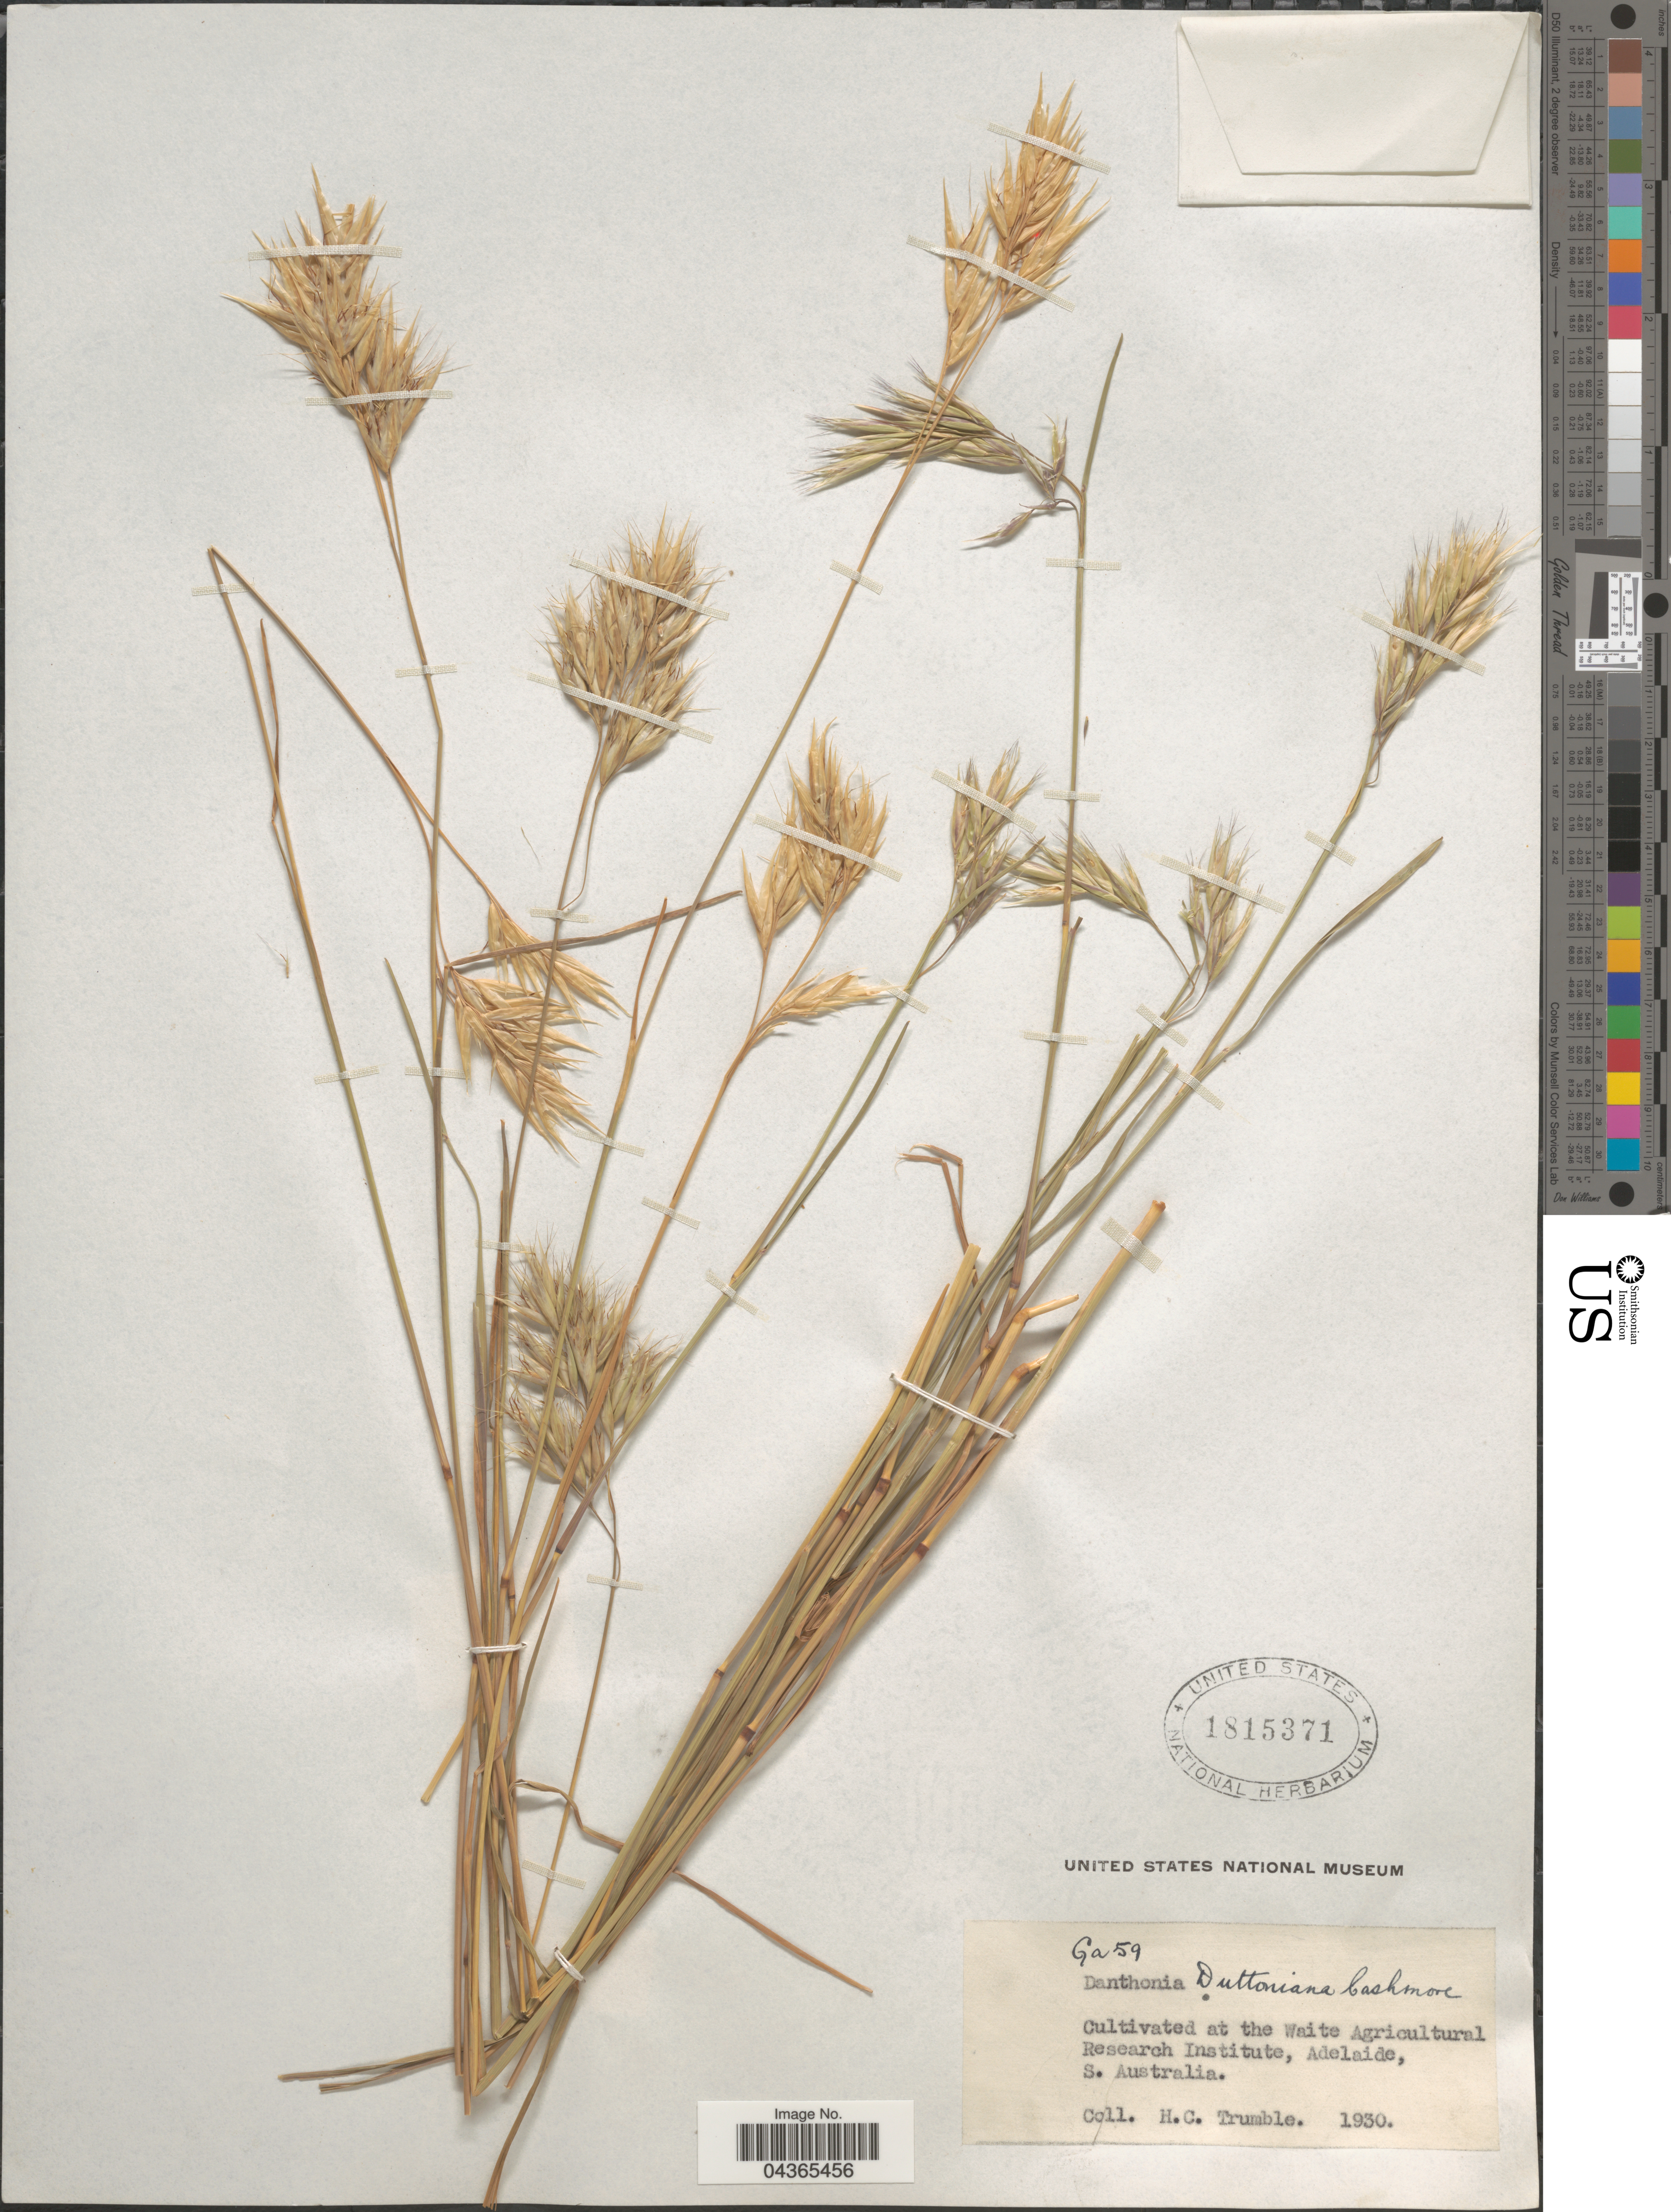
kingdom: Plantae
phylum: Tracheophyta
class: Liliopsida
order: Poales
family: Poaceae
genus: Rytidosperma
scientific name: Rytidosperma duttonianum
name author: (Cashmore) Connor & Edgar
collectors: H. Trumble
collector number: Ga59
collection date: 1930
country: Australia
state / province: South Australia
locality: At the Waite Agricultural Research Institute, Adelaide, S. Australia.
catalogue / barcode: US 1815371